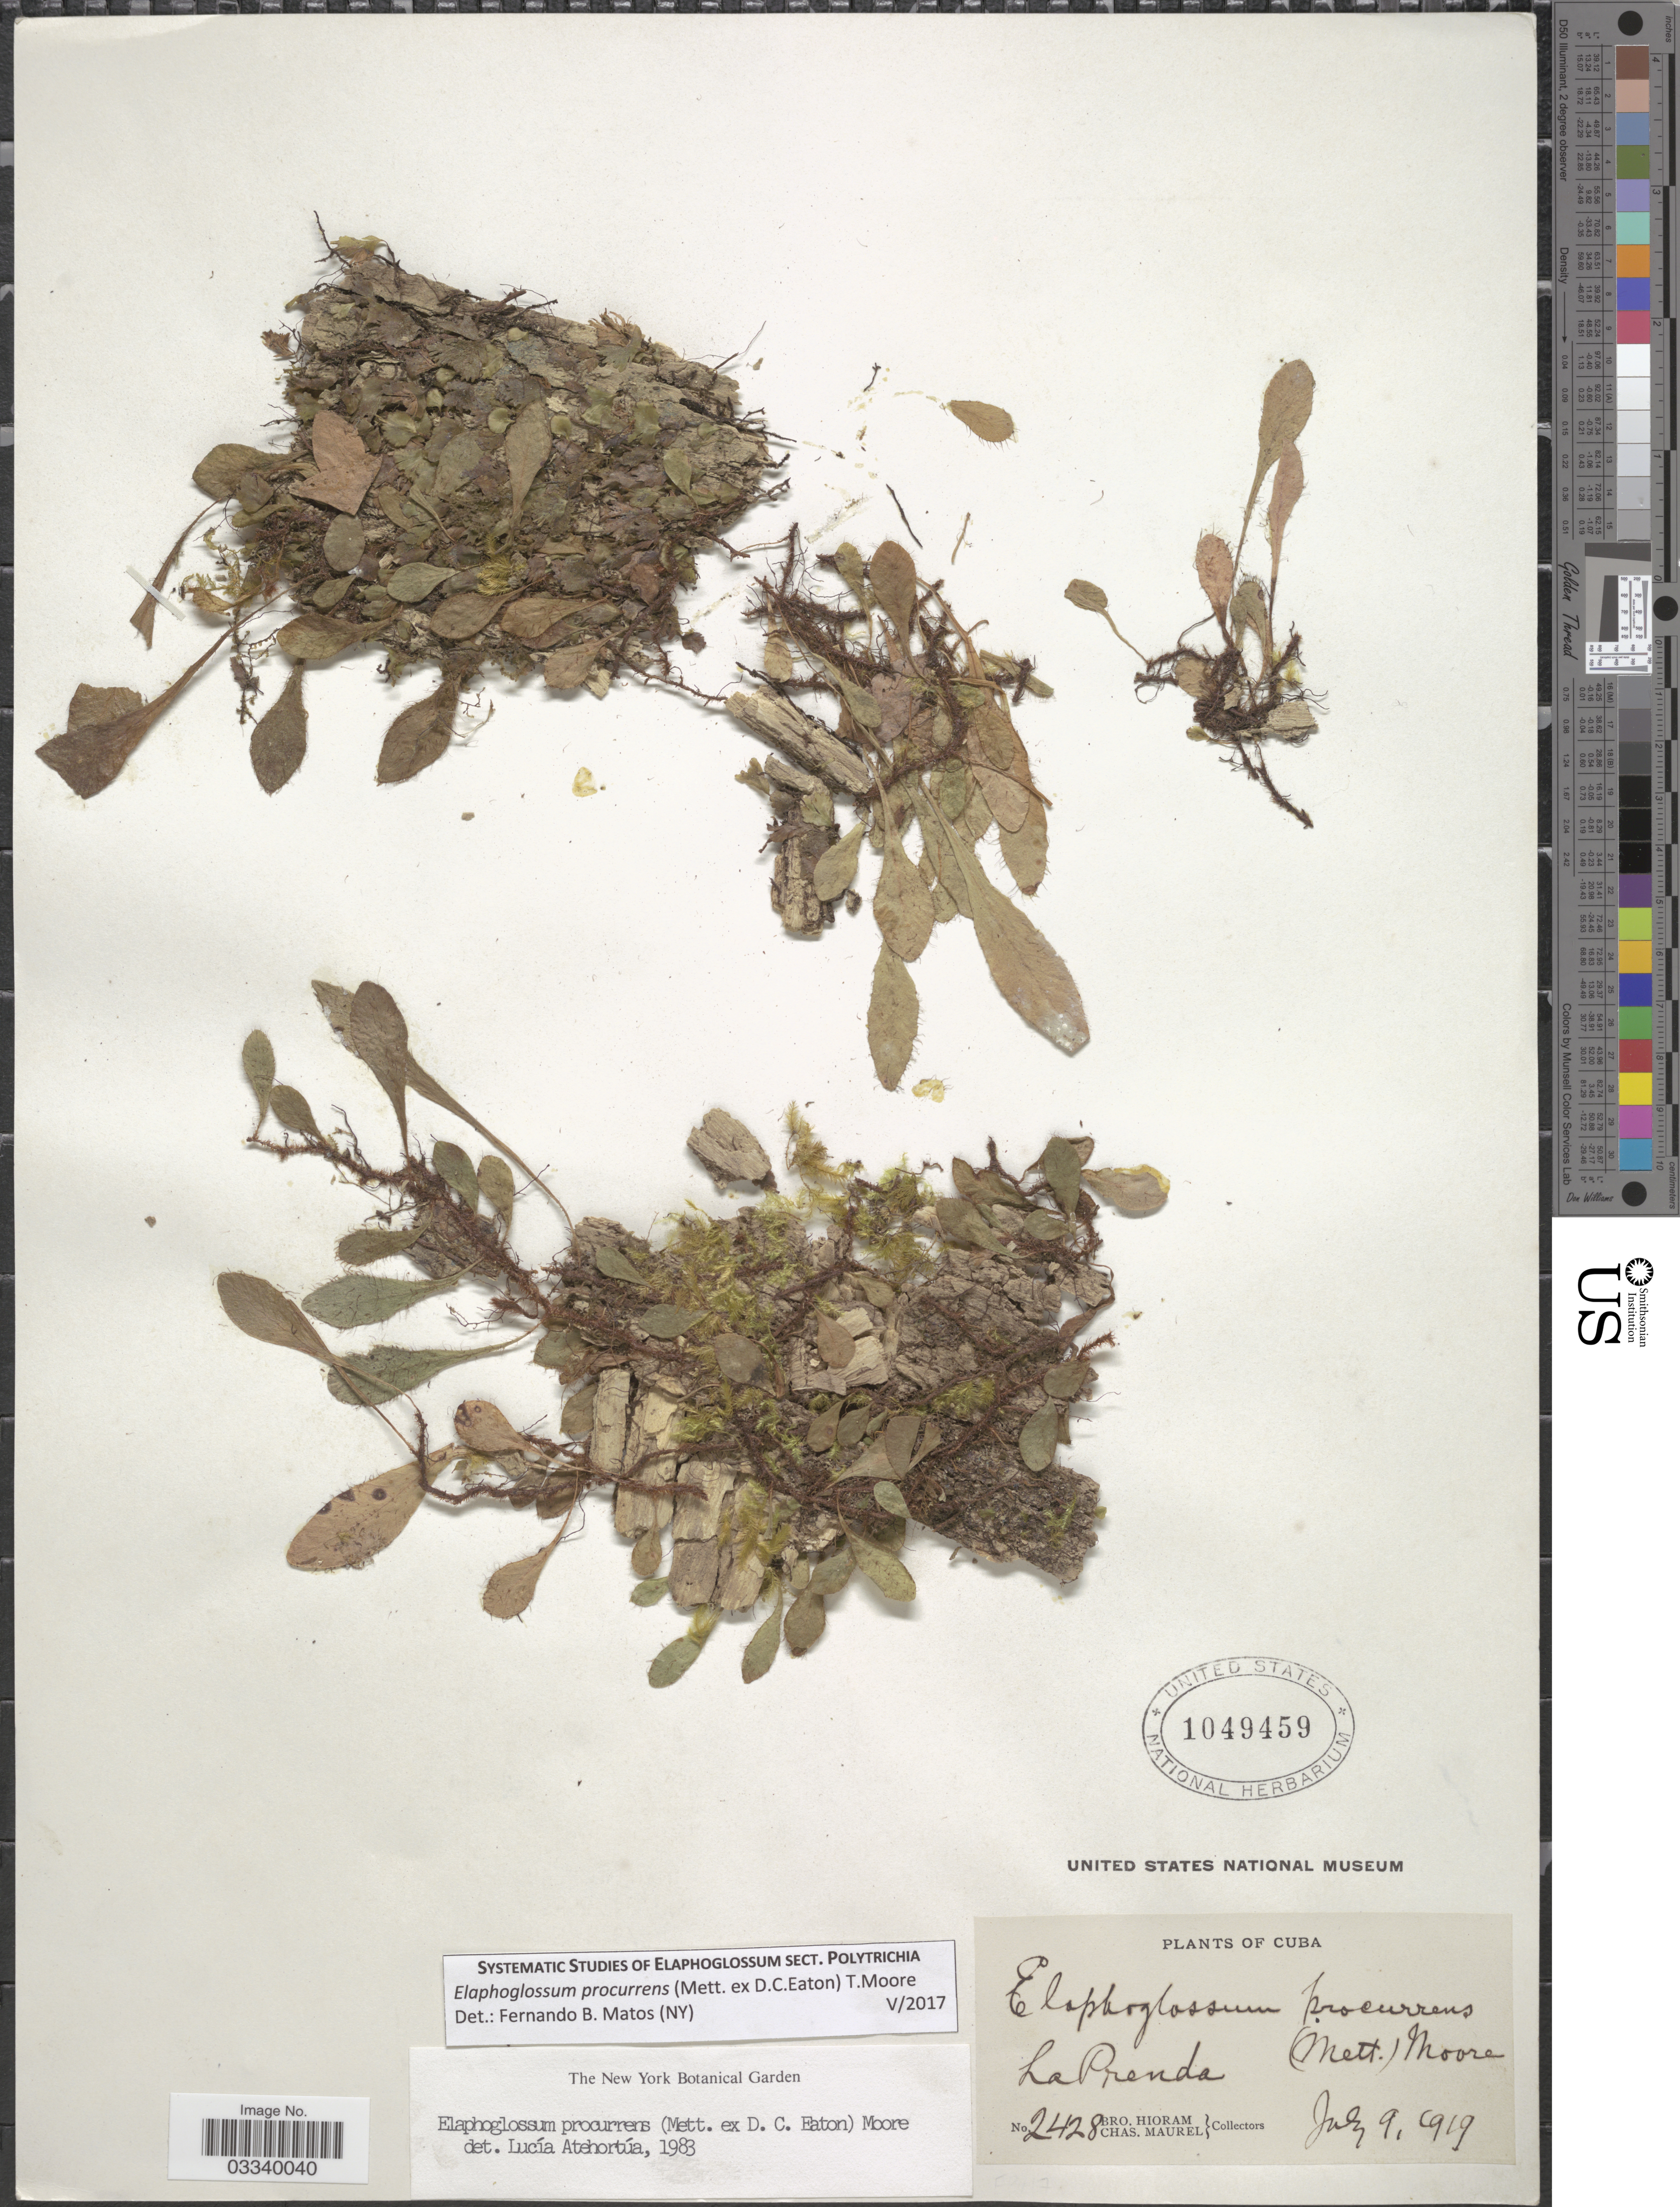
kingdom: Plantae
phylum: Tracheophyta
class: Polypodiopsida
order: Polypodiales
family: Dryopteridaceae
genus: Elaphoglossum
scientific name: Elaphoglossum procurrens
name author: (Mett. ex D.C. Eaton) T. Moore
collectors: Bro. Hioram & C. Maurel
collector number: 2428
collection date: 1919-07-09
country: Cuba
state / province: Guantánamo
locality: La Prenda.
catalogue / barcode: US 1049459